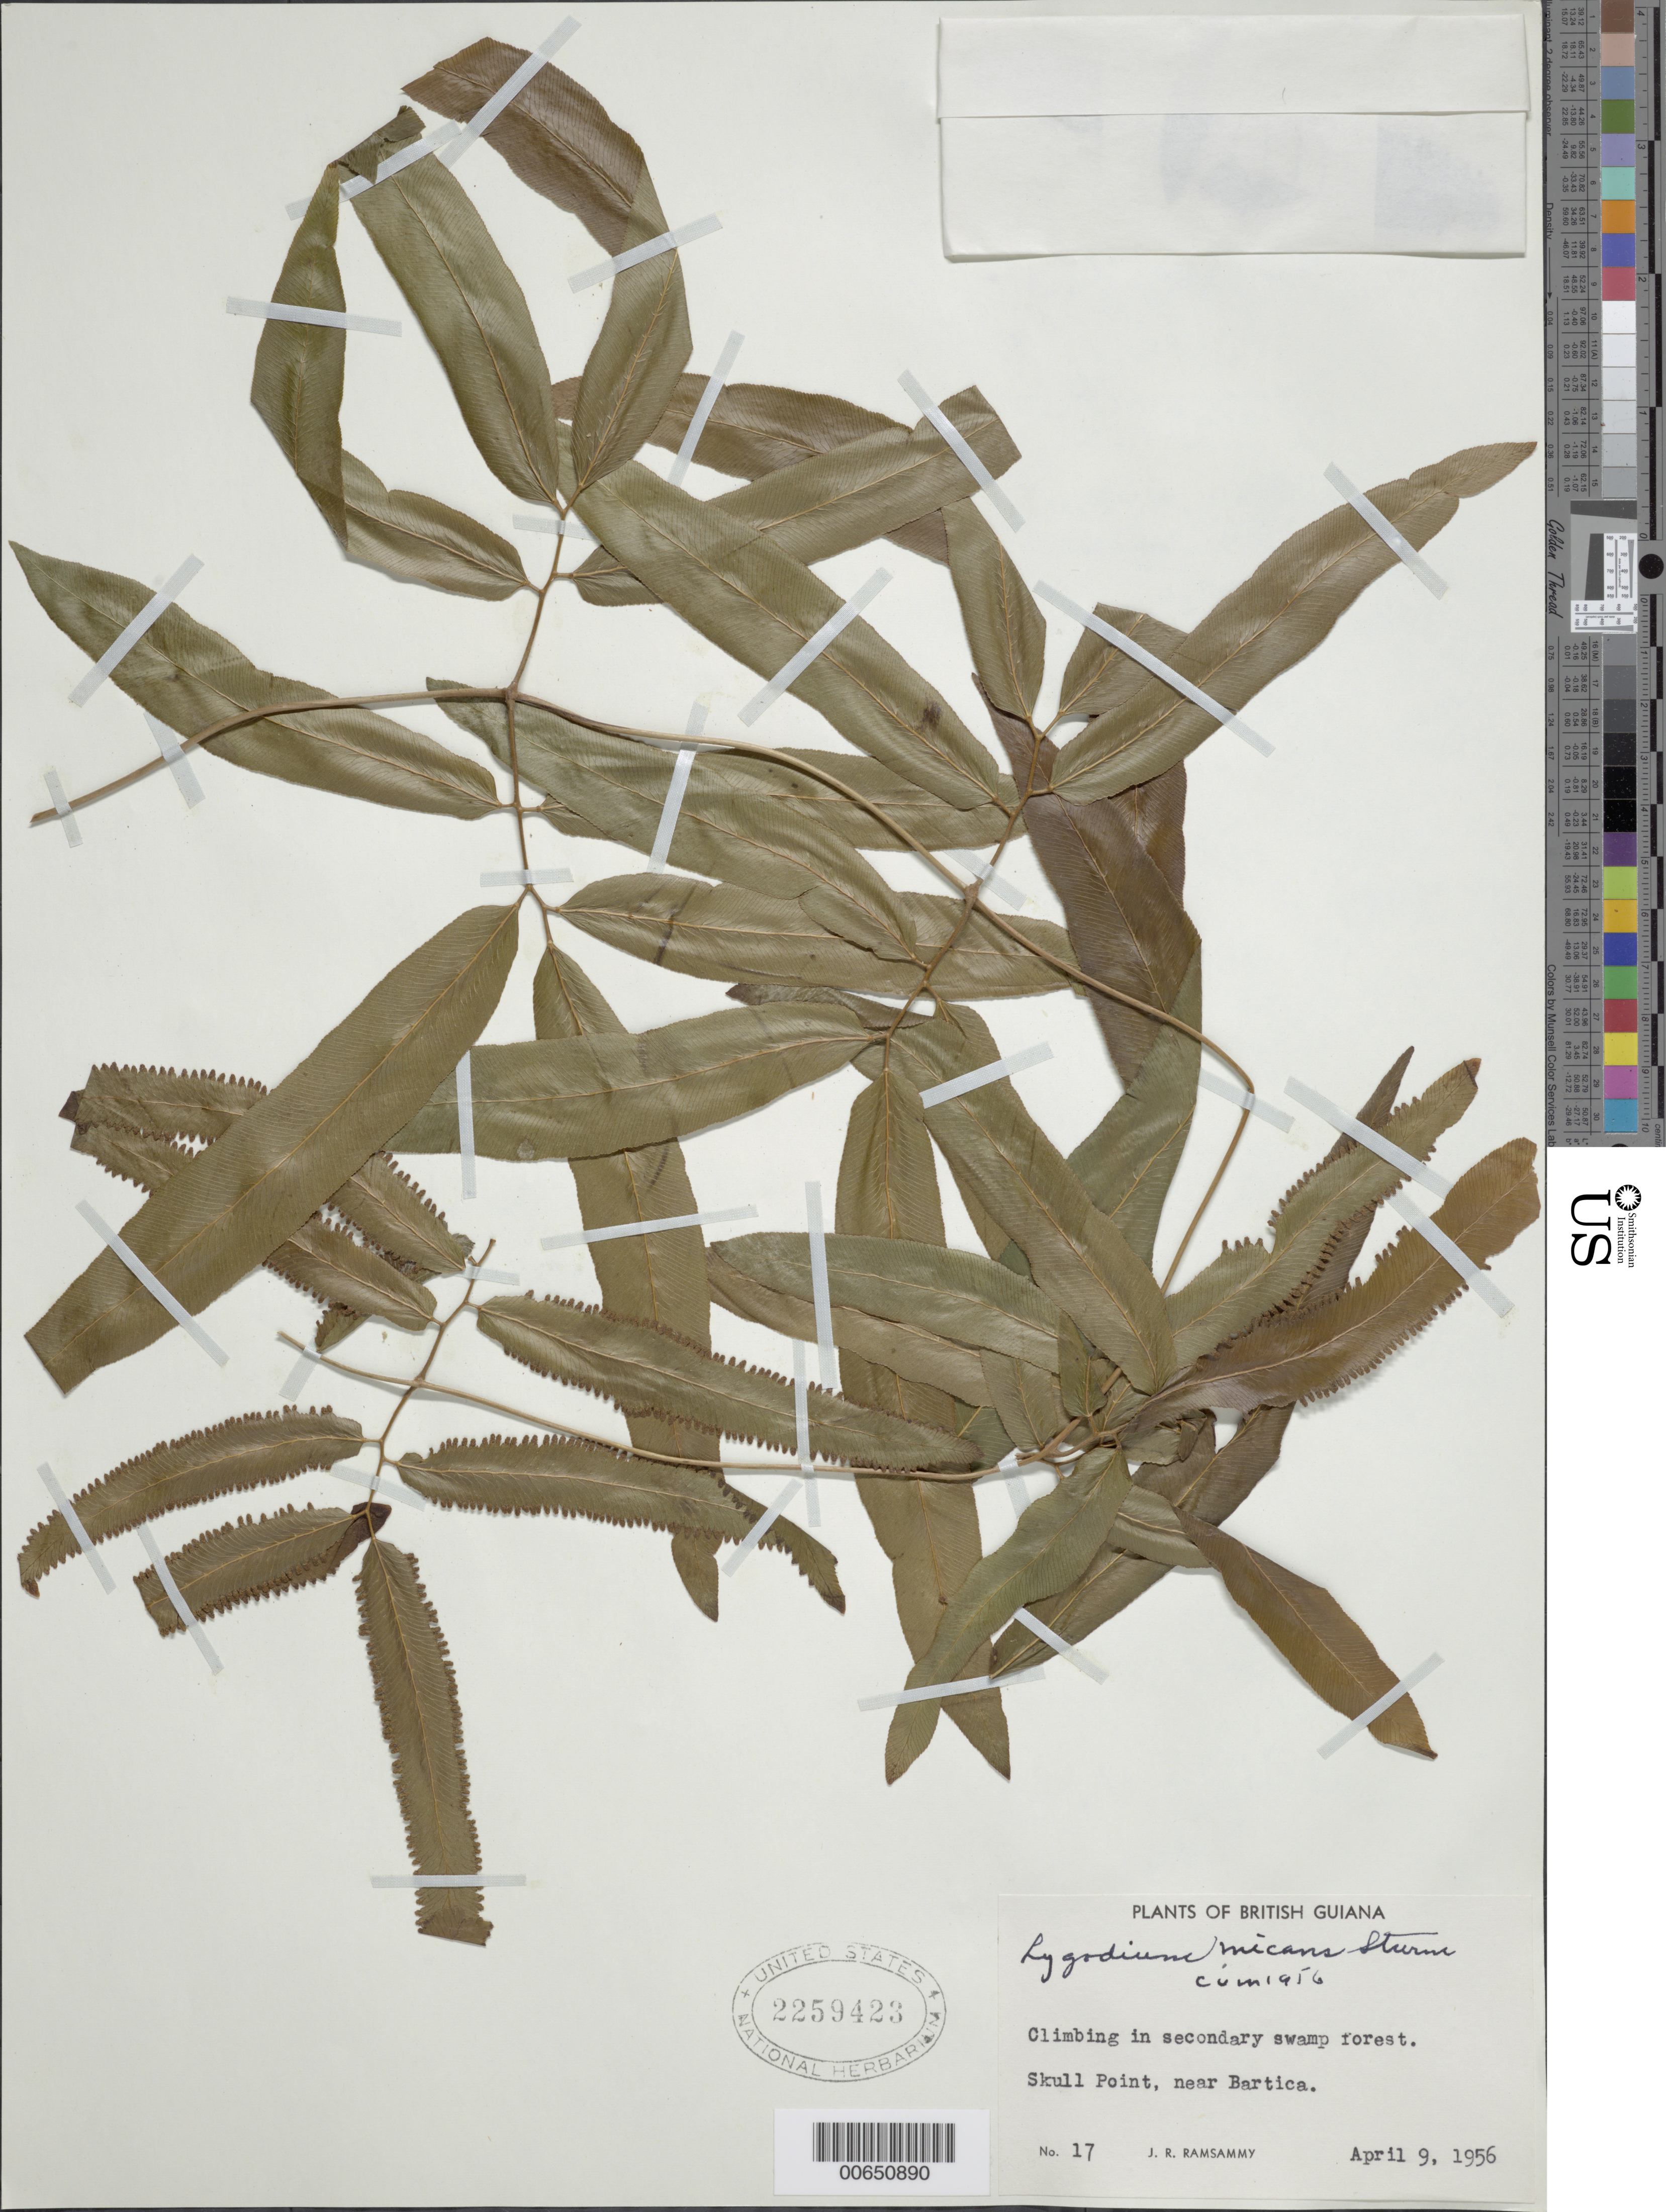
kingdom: Plantae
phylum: Tracheophyta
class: Polypodiopsida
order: Schizaeales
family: Lygodiaceae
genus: Lygodium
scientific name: Lygodium volubile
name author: Sw.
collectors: J. Ramsammy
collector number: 17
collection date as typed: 9-Apr-56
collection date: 1956-04-09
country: Guyana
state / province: Cuyuni-Mazaruni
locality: Skull Point, near Bartica, Essequibo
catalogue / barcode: US 2259423